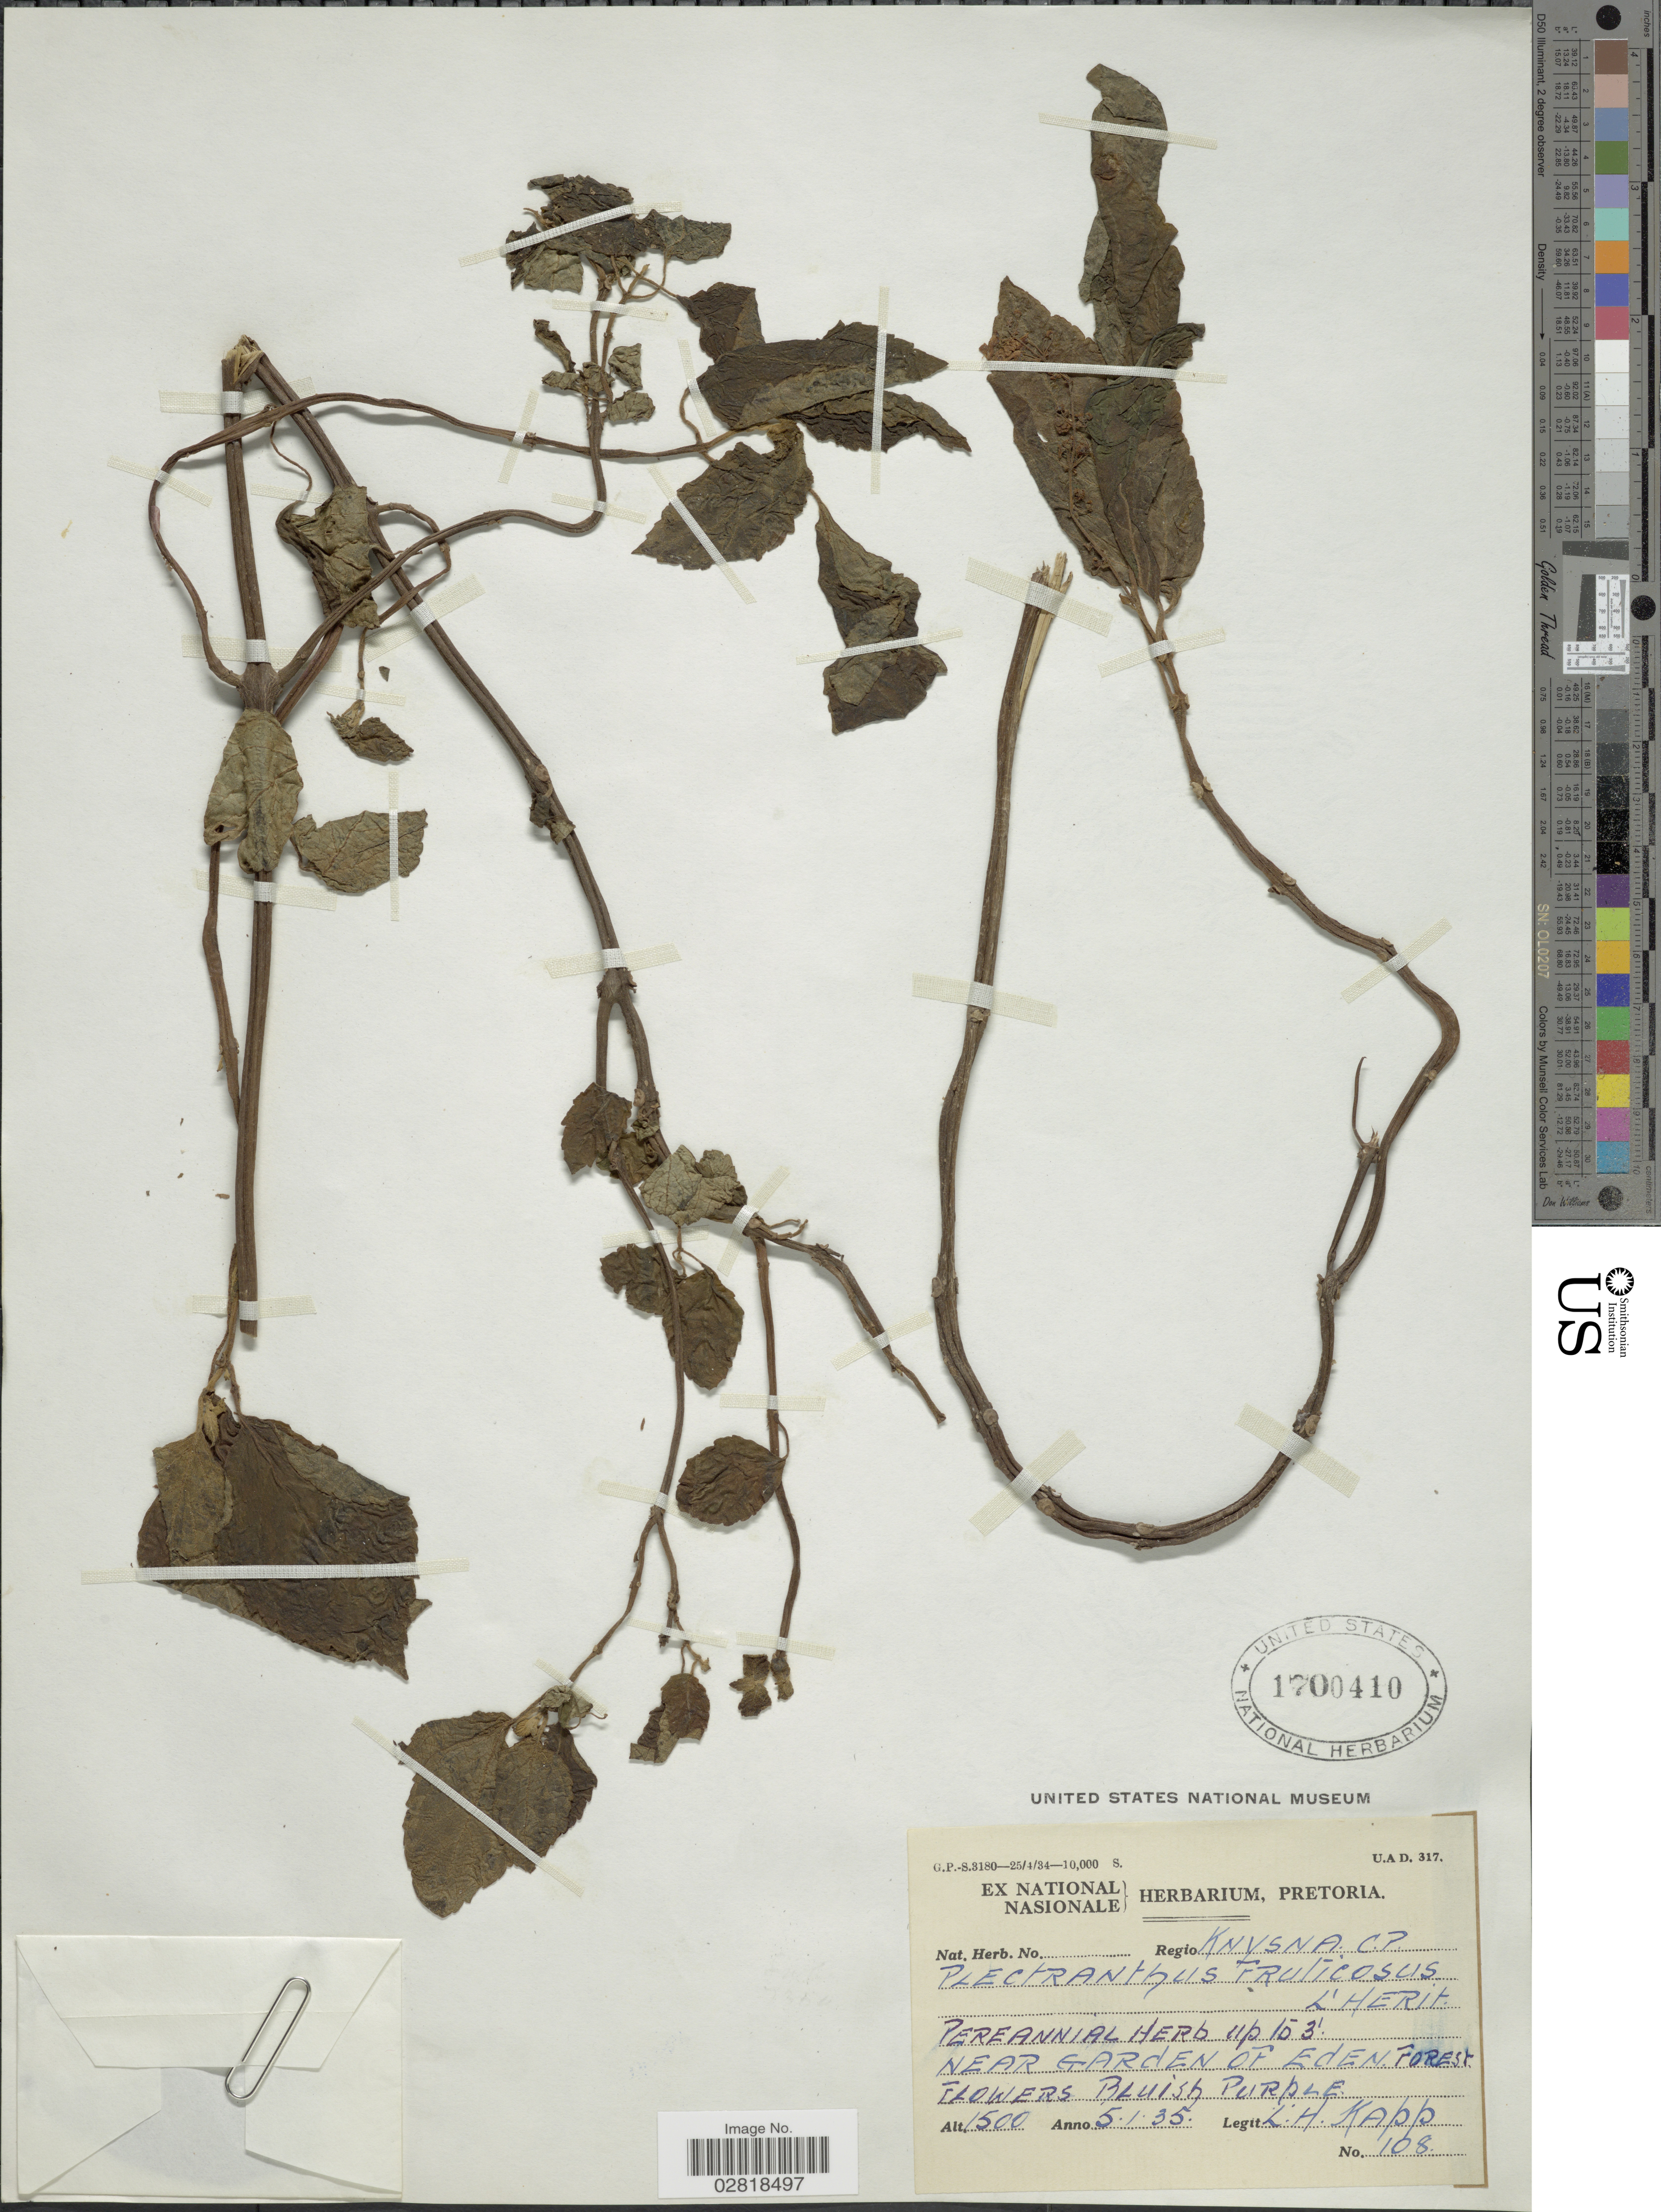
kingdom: Plantae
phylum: Tracheophyta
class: Magnoliopsida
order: Lamiales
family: Lamiaceae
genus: Plectranthus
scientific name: Plectranthus fruticosus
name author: L'Hér.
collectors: L. Kapp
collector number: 108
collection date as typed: Transcribed d/m/y: 5/1/35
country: South Africa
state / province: Western Cape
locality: Knysna; C.P. Near garden of Eden forest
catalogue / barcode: US 1700410